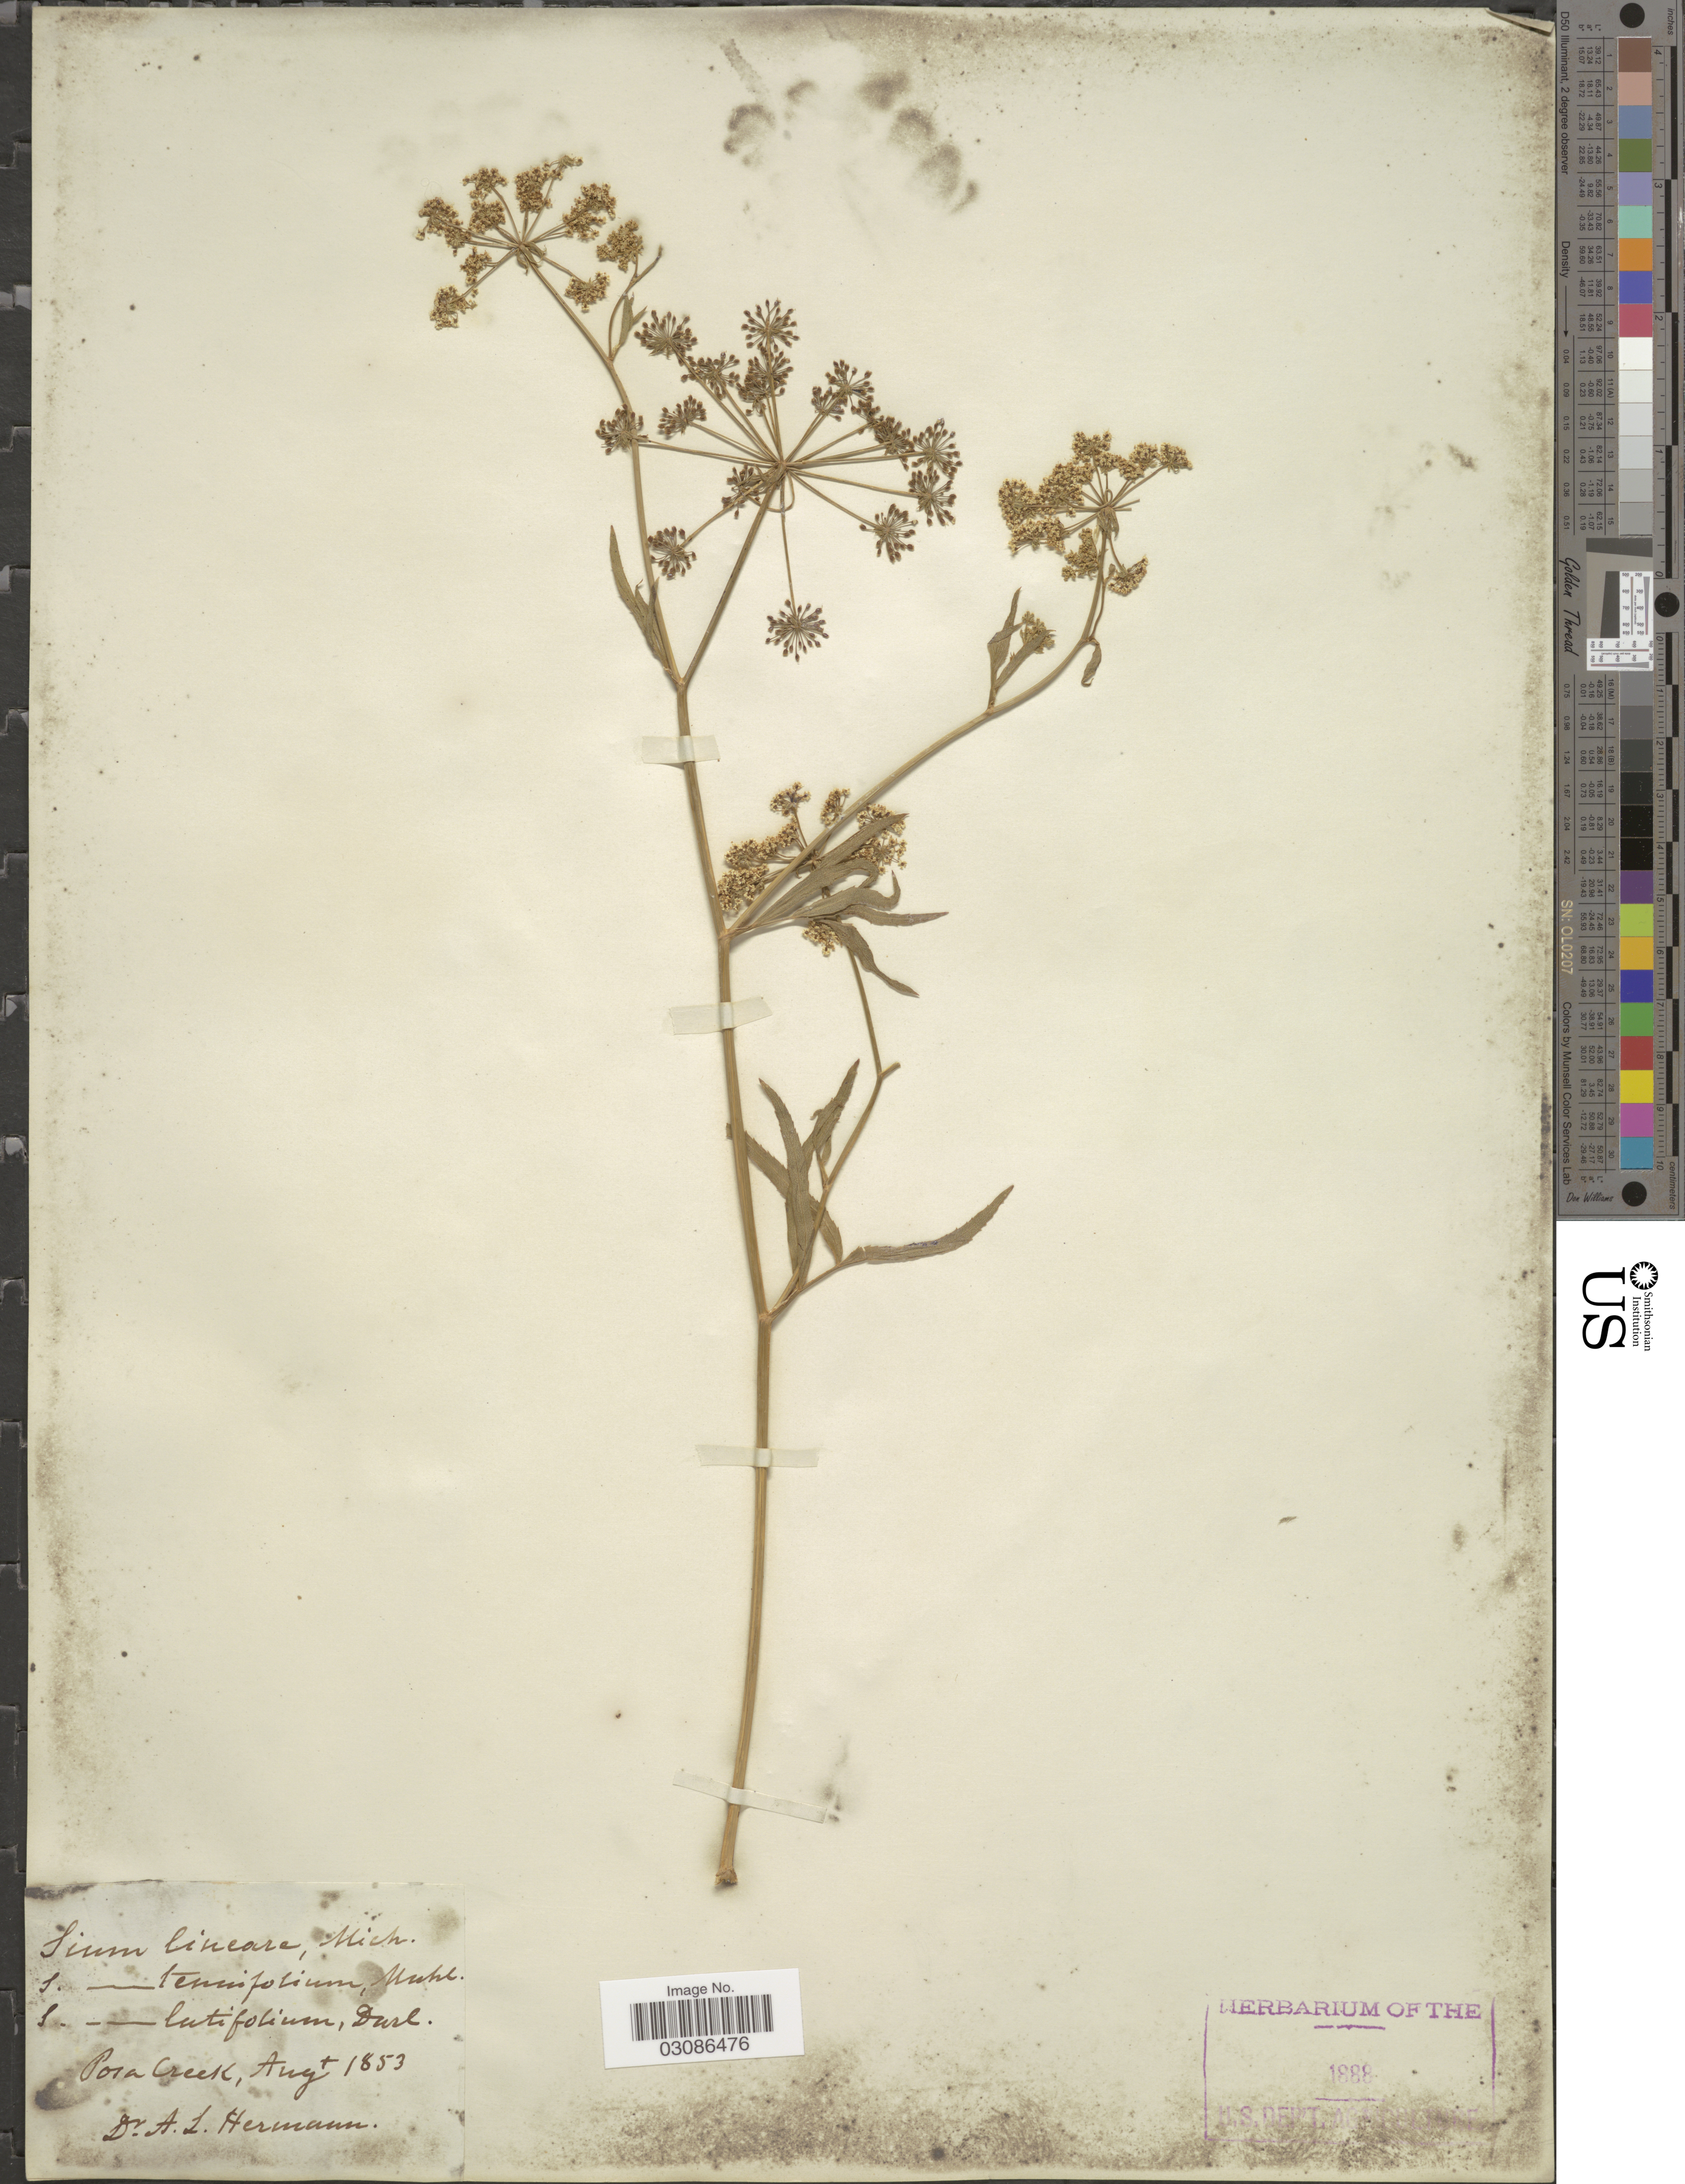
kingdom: Plantae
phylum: Tracheophyta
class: Magnoliopsida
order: Apiales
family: Apiaceae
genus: Sium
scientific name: Sium suave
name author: Walter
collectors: A. Hermann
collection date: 1853-08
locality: Posa Creek.